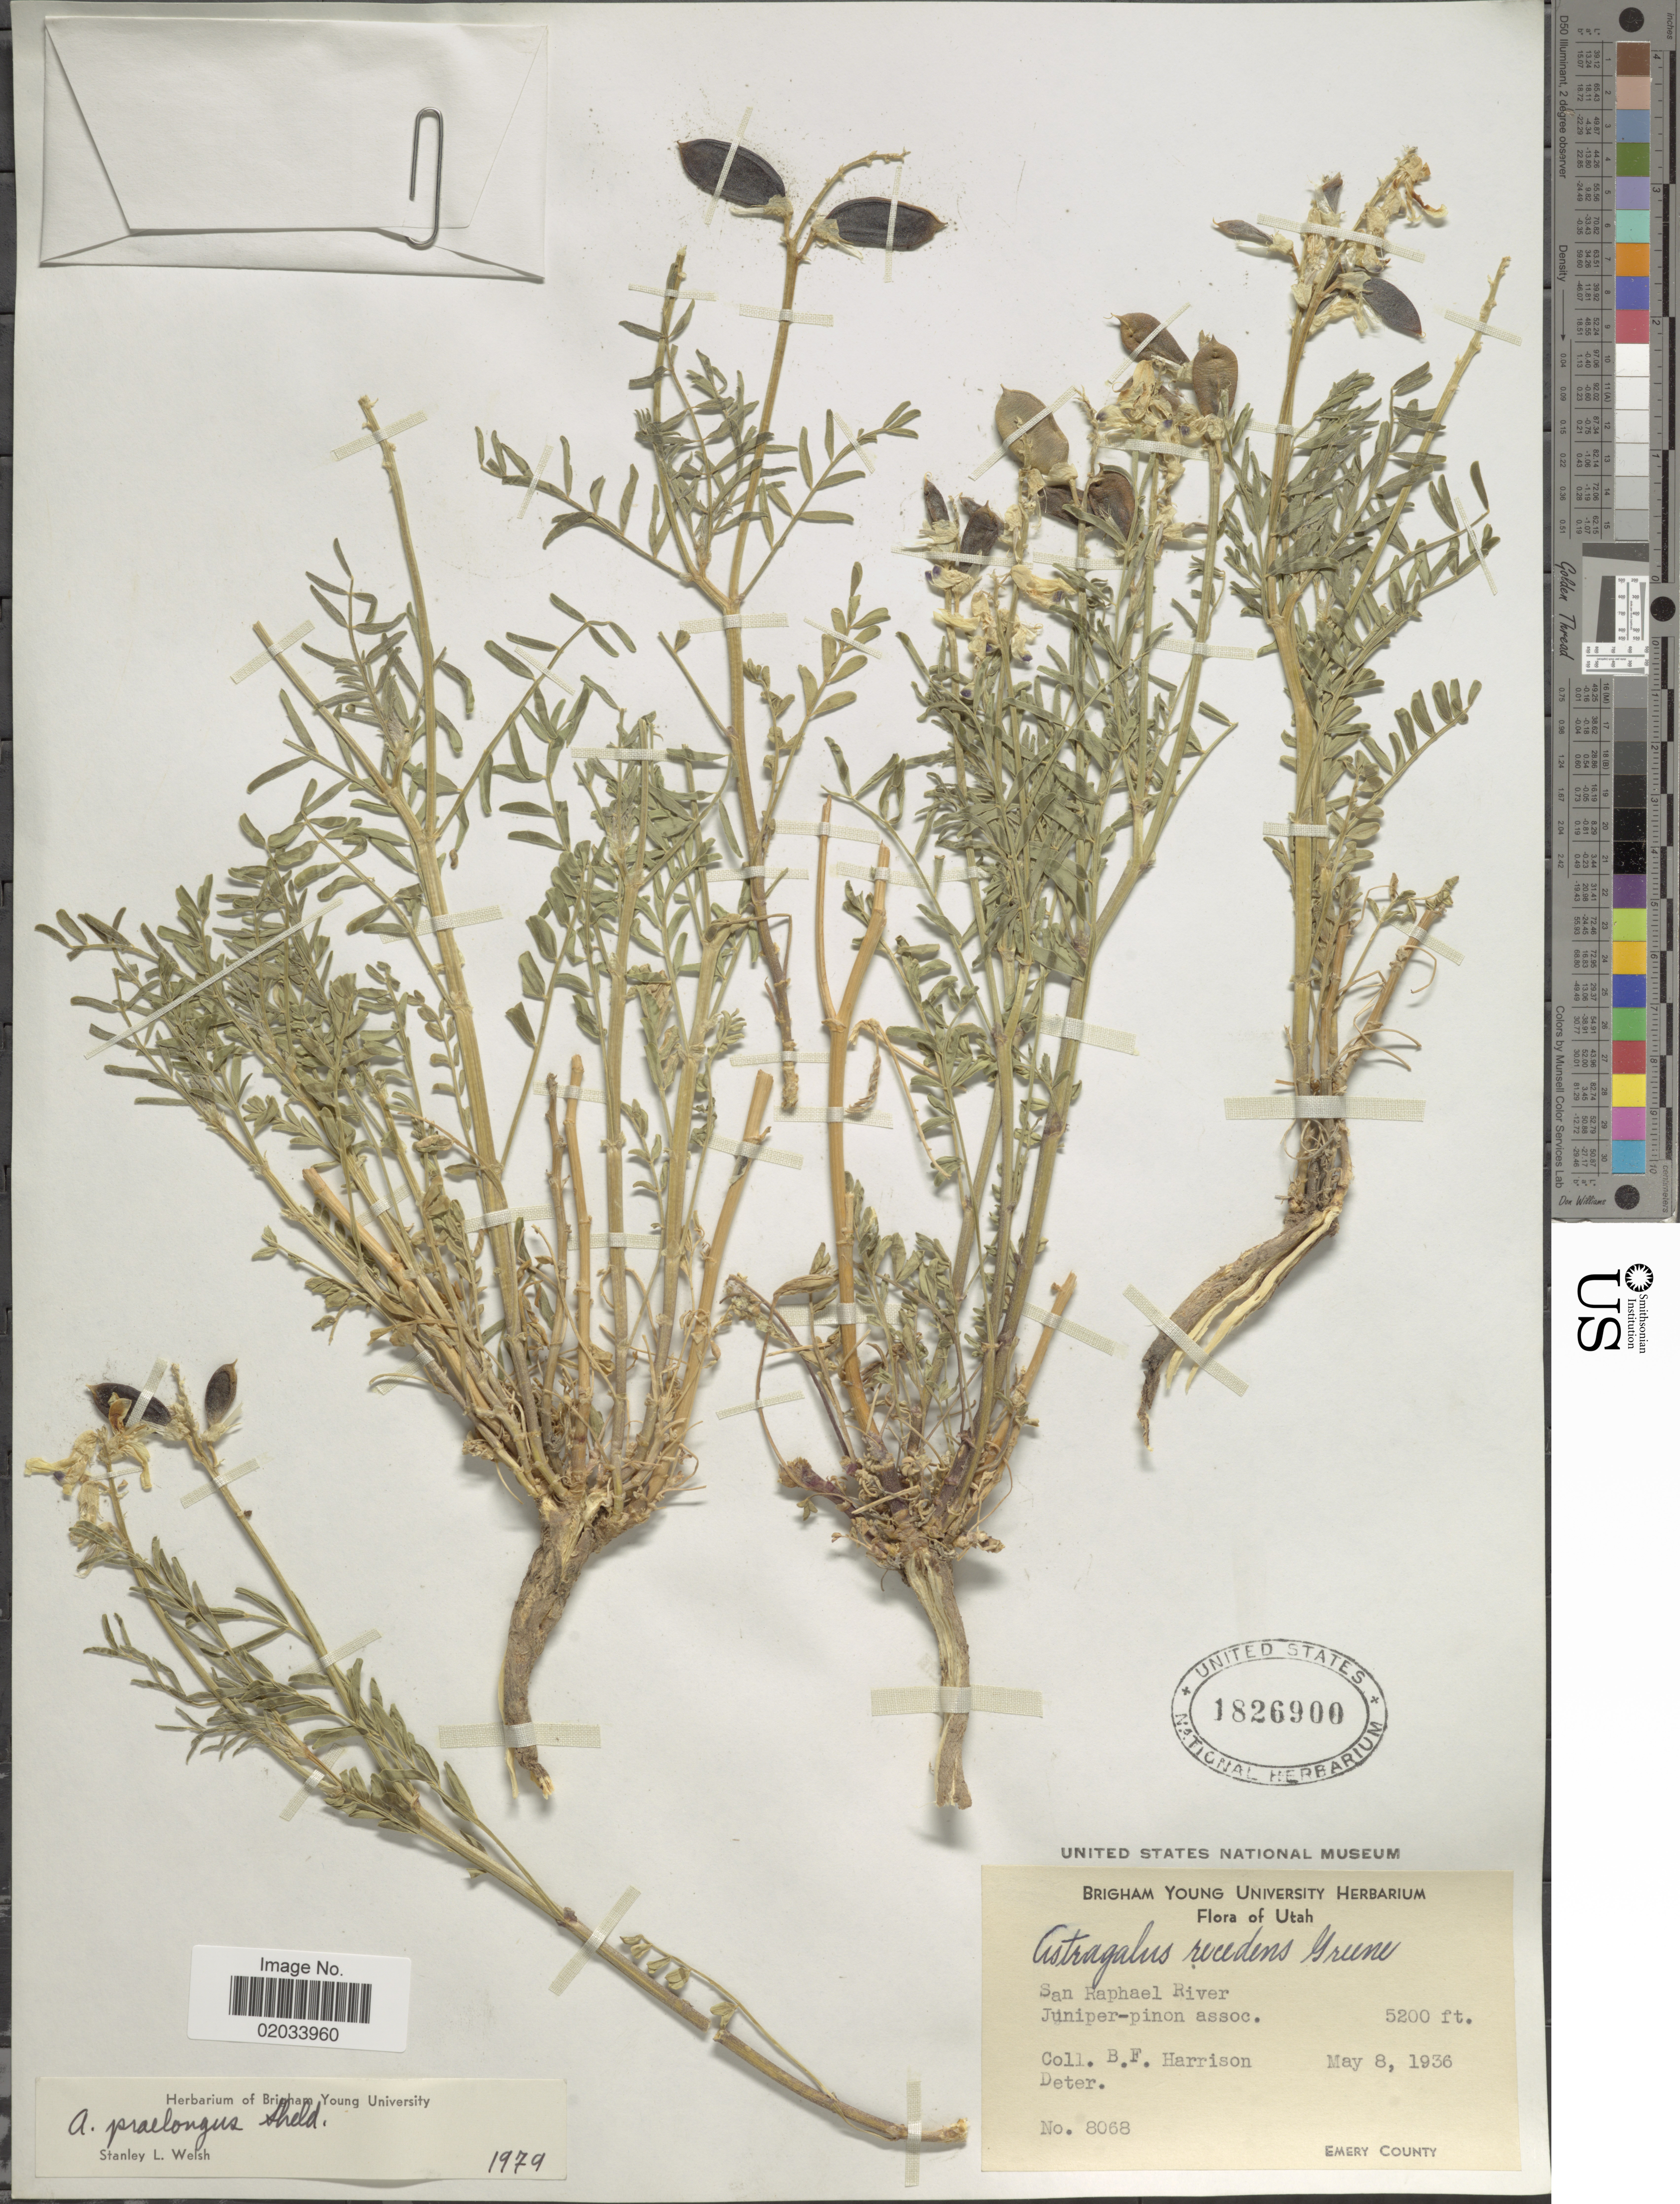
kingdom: Plantae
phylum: Tracheophyta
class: Magnoliopsida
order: Fabales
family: Fabaceae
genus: Astragalus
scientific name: Astragalus praelongus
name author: E. Sheld.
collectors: B. F. Harrison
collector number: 8068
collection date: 1936-05-08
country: United States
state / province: Utah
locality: San Raphael River. Emery County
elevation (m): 1585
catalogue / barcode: US 1826900